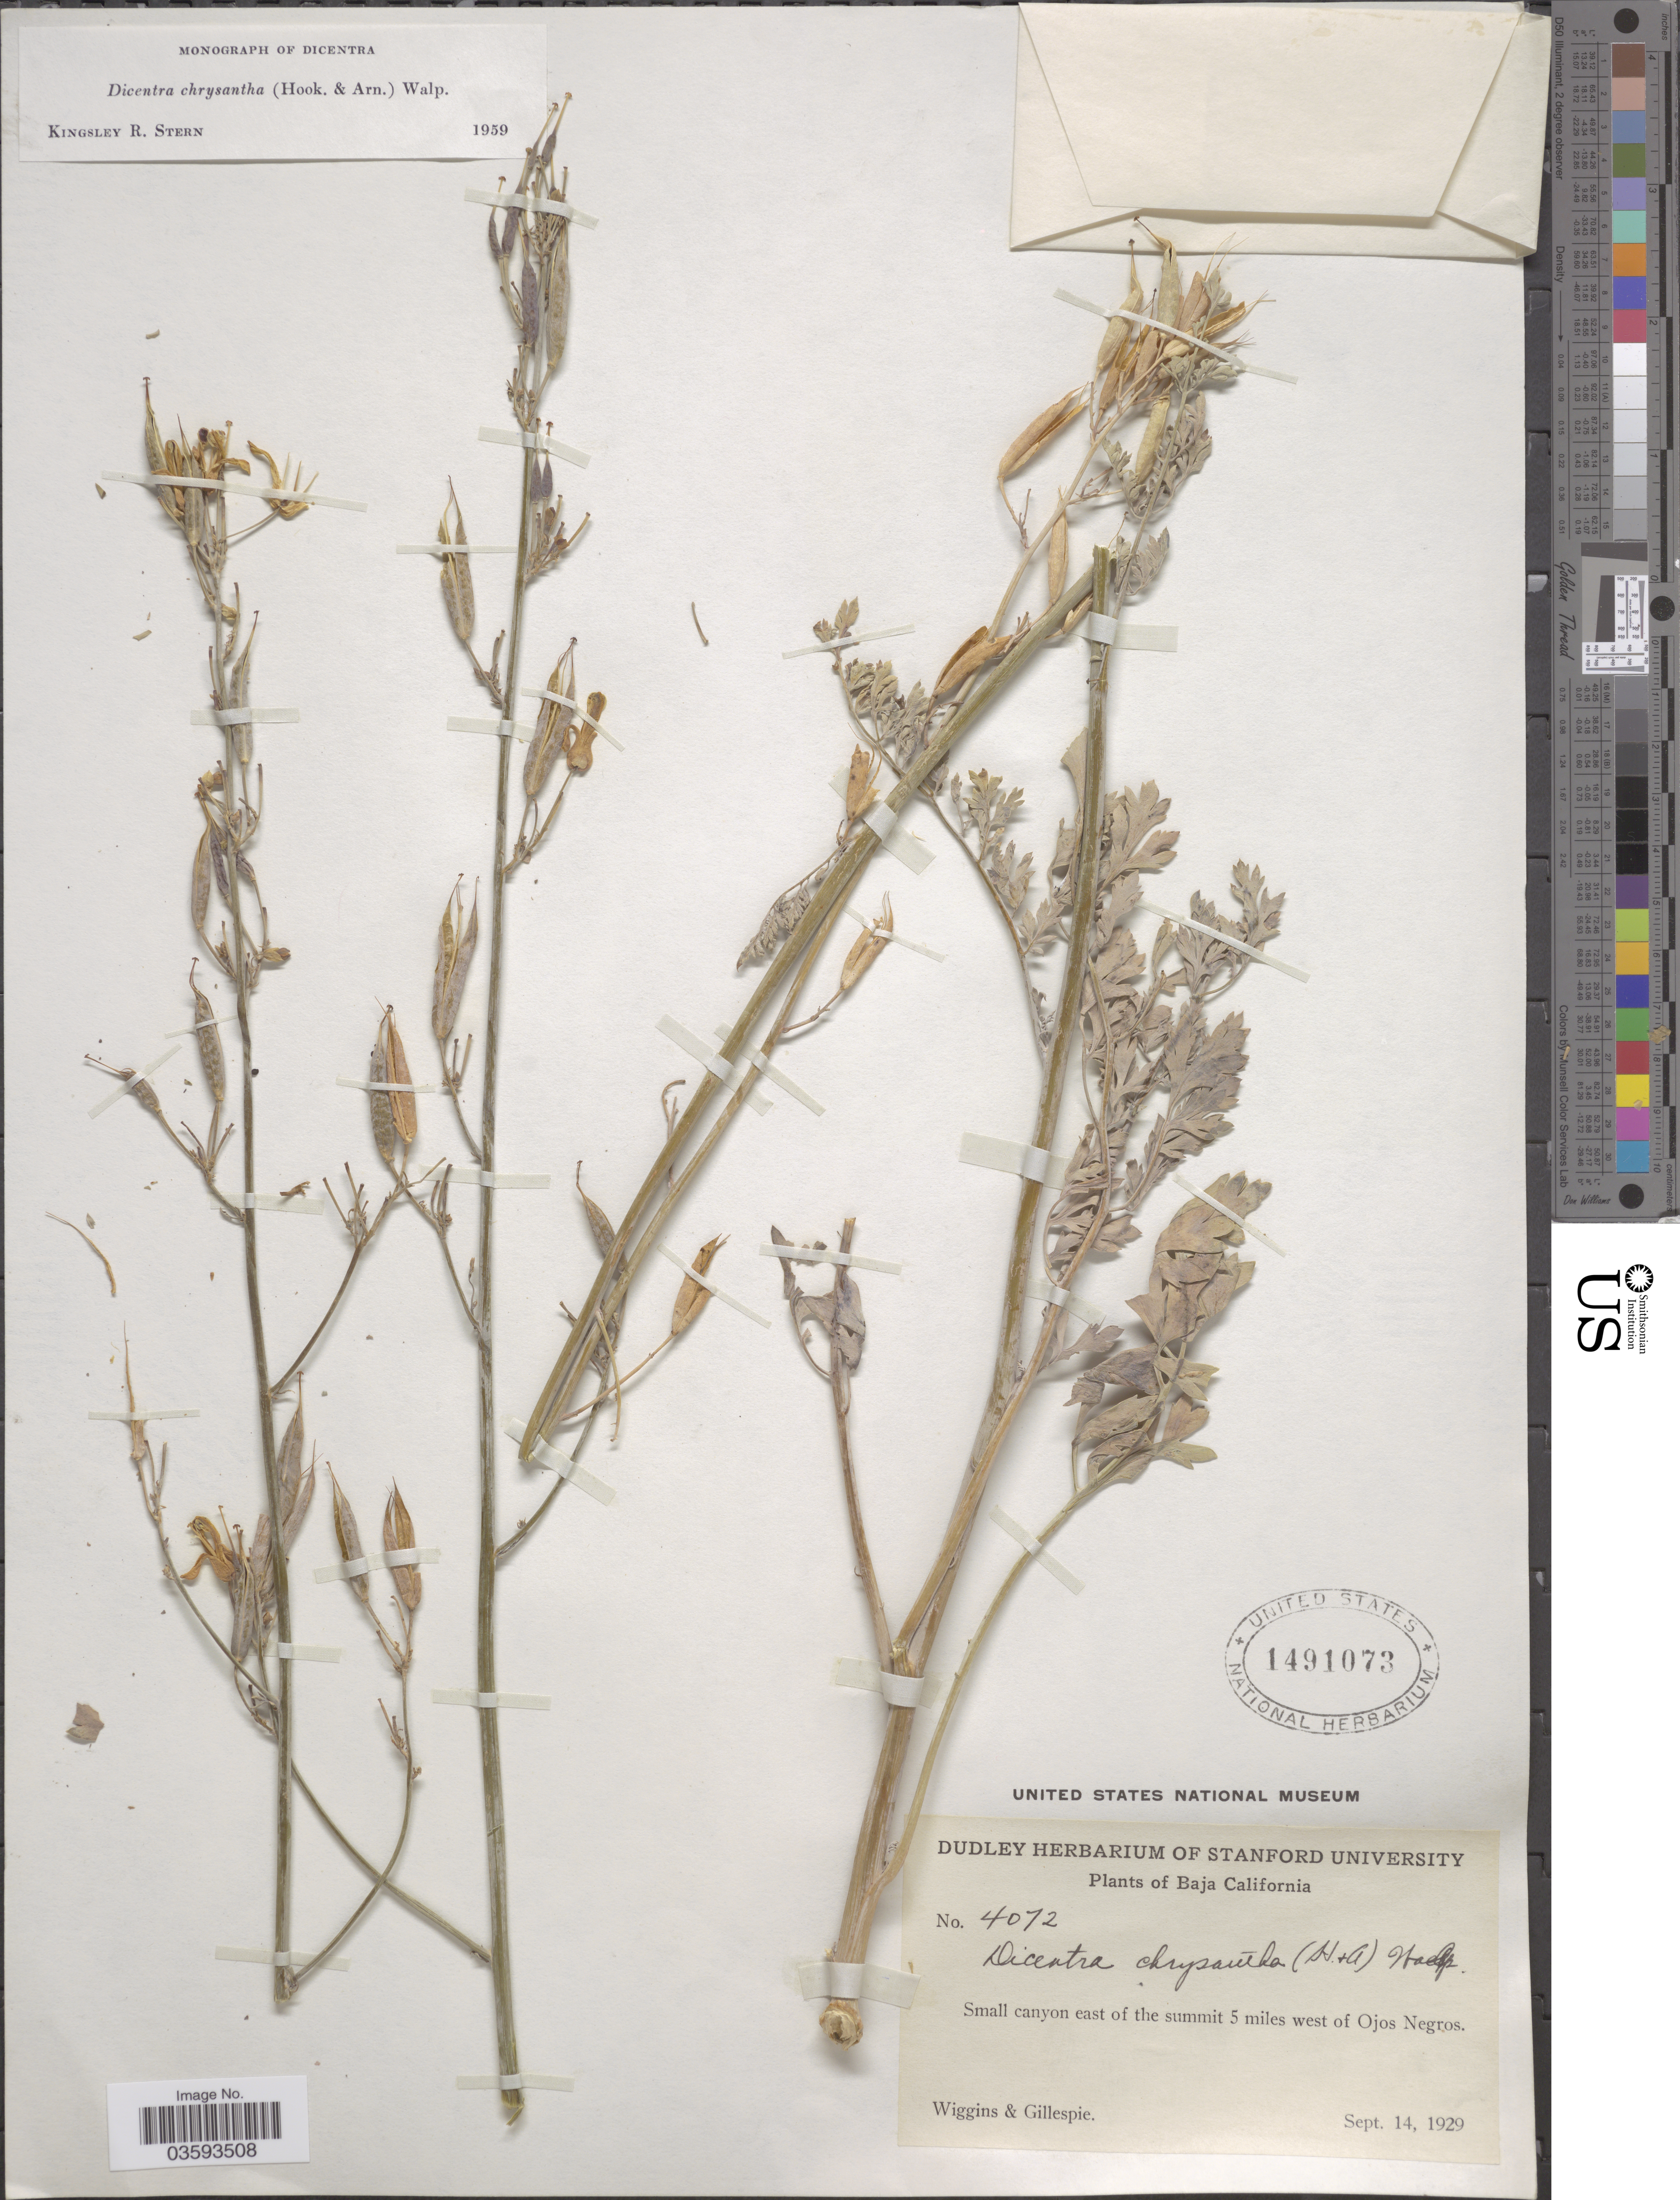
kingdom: Plantae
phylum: Tracheophyta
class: Magnoliopsida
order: Ranunculales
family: Papaveraceae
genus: Ehrendorferia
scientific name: Ehrendorferia chrysantha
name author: (Hook. & Arn.) Rylander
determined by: Strong, M. T., (US), Smithsonian Institution - National Museum of Natural History (UNITED STATES)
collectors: -- Wiggins & -- Gillespie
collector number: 4072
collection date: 1929-09-14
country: Mexico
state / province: Baja California Norte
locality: Small canyon east of the summit 5 miles west of Ojos Negros.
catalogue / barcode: US 1491073